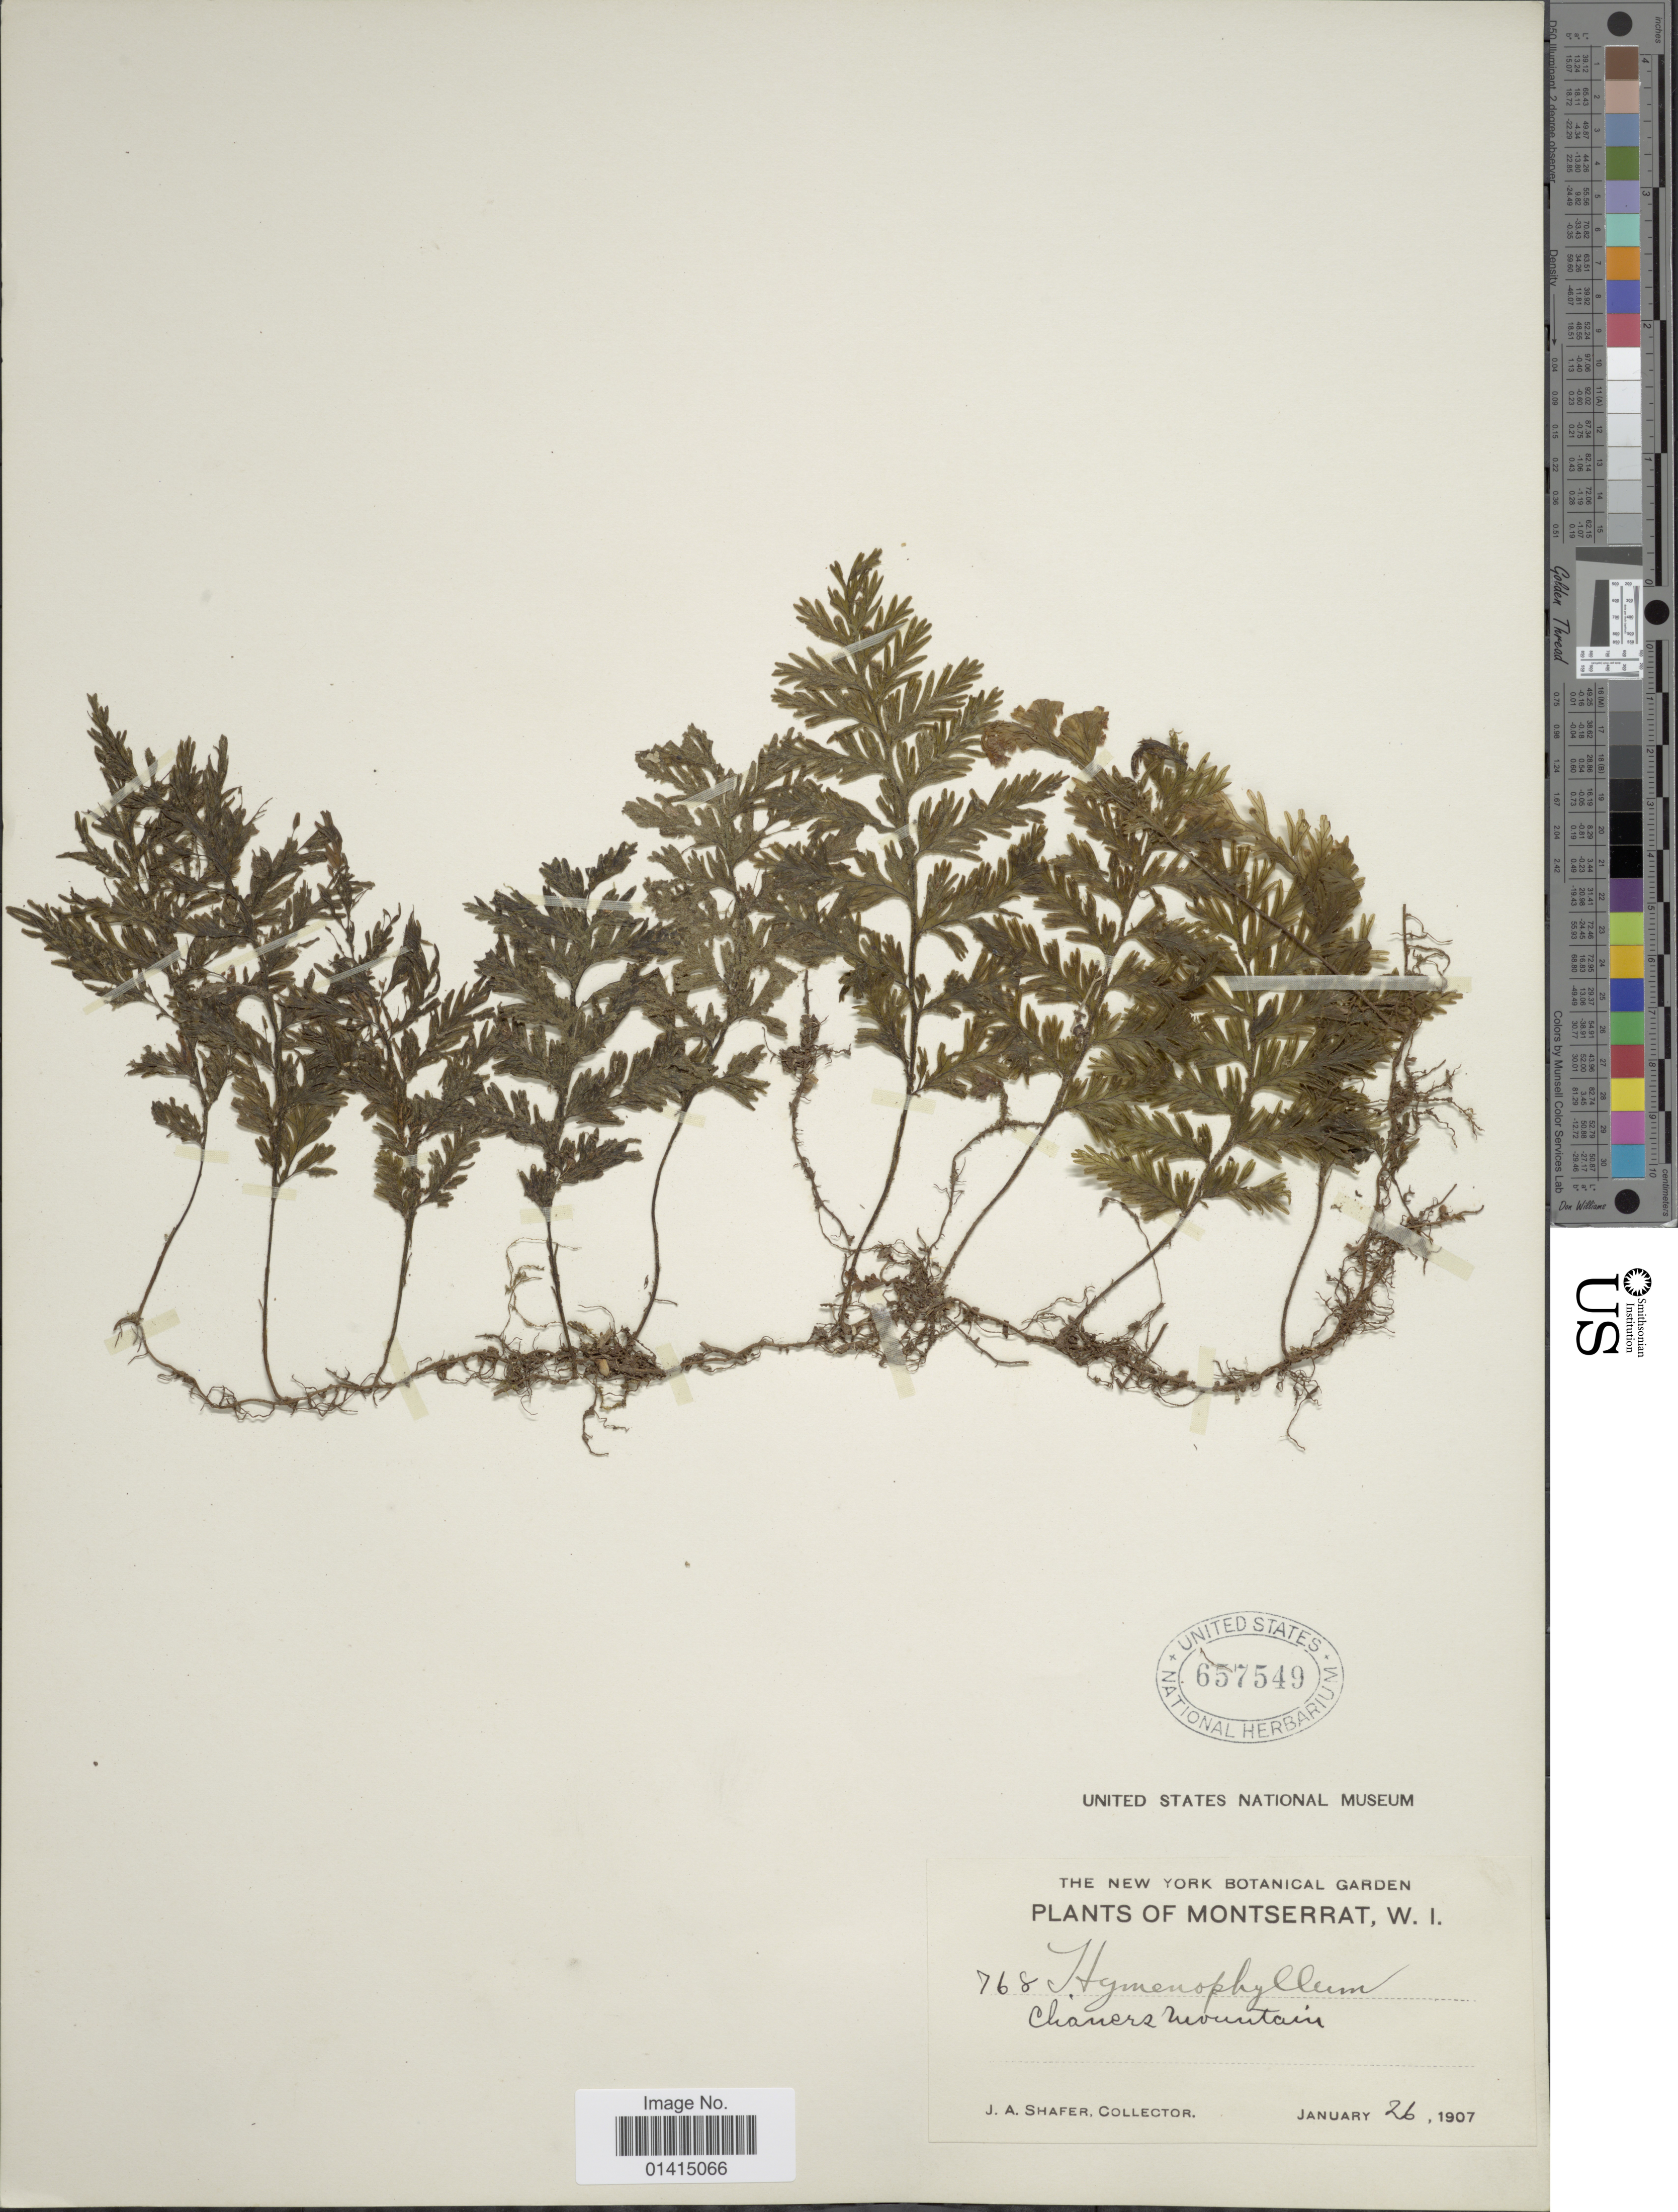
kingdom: Plantae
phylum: Tracheophyta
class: Polypodiopsida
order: Hymenophyllales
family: Hymenophyllaceae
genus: Hymenophyllum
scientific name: Hymenophyllum hirtellum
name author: Sw. in Schrad.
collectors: J. A. Shafer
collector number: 768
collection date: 1907-01-26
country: Montserrat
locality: Montserrat, W.I., Chauers Mountain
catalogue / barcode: US 657549